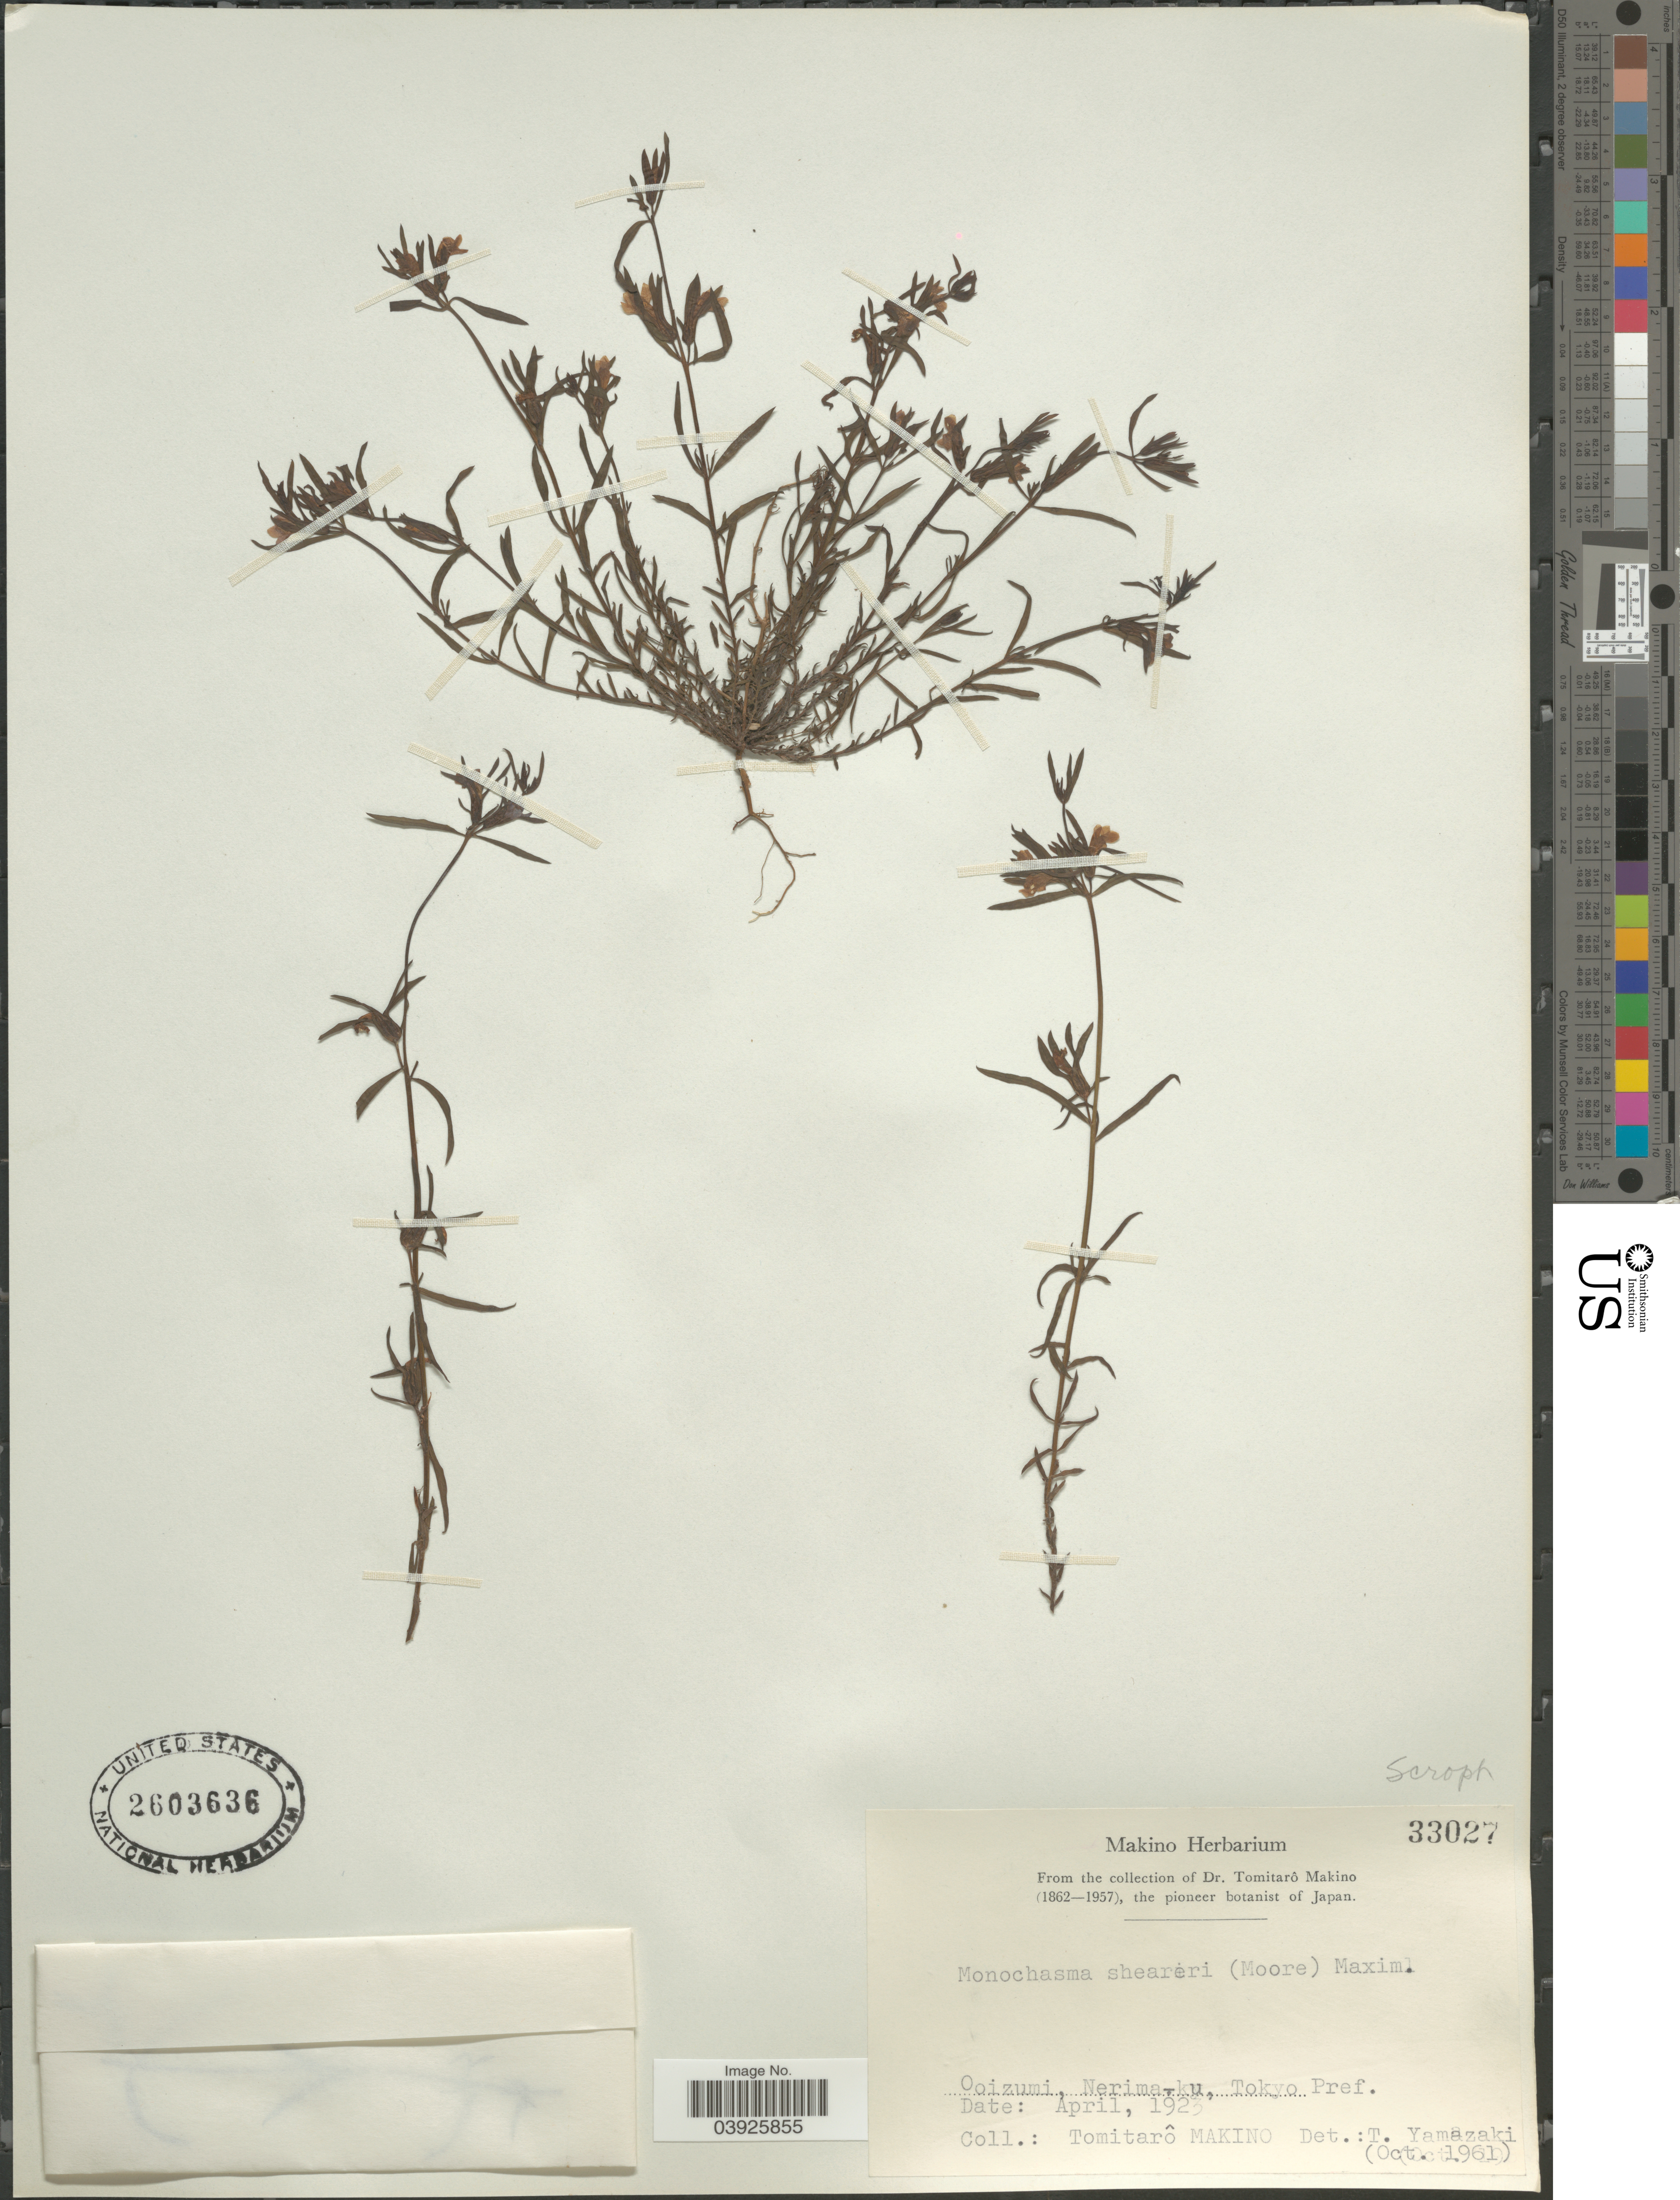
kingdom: Plantae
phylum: Tracheophyta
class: Magnoliopsida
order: Lamiales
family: Orobanchaceae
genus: Monochasma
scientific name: Monochasma sheareri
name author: (S. Moore) Maxim. ex Franch. & Sav.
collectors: T. Makino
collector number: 33027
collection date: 1923-04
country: Japan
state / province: Tokyo, Federal City of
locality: Ooizumi, Nerima-ku, Tokyo Pref.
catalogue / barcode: US 2603636